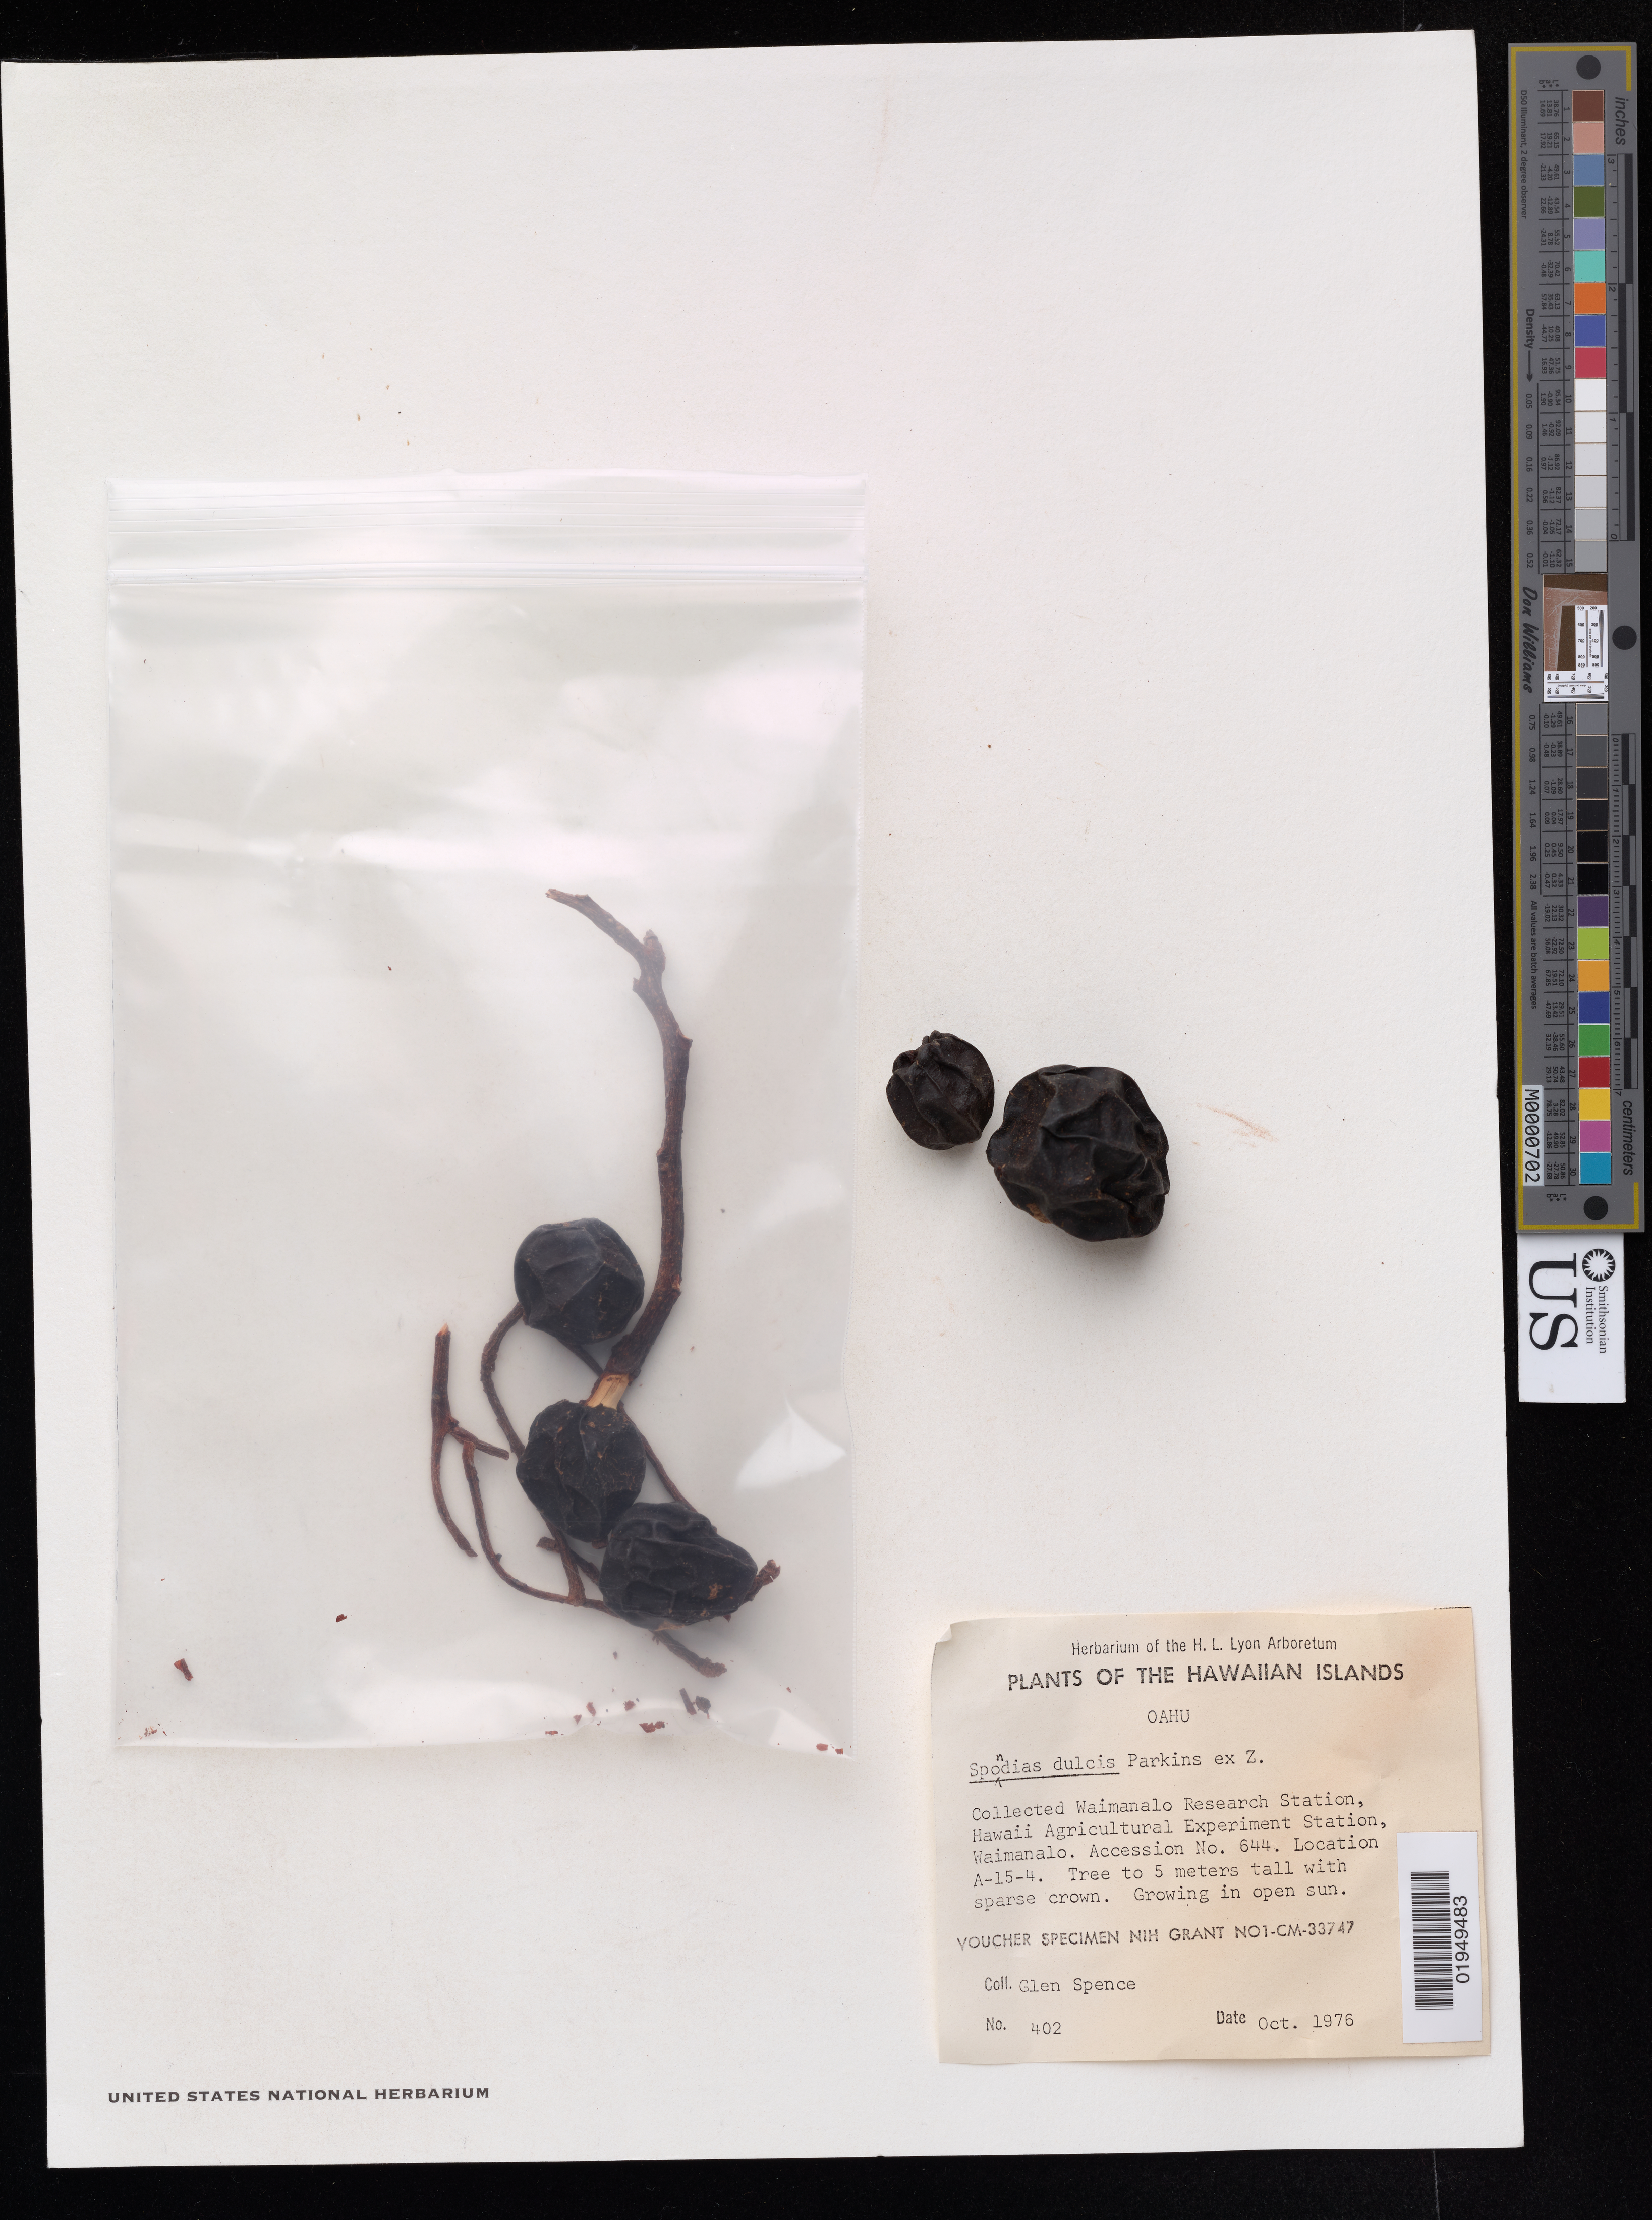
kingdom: Plantae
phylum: Tracheophyta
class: Magnoliopsida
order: Sapindales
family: Anacardiaceae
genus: Spondias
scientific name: Spondias dulcis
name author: Parkinson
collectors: G. Spence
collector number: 402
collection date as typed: Oct 1976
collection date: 1976-10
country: United States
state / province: Hawaii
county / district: Honolulu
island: Oahu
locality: Waimanalo Reserch Station, Hawaii Agricultural Experiment Station, Waimanalo, Location A-15-4